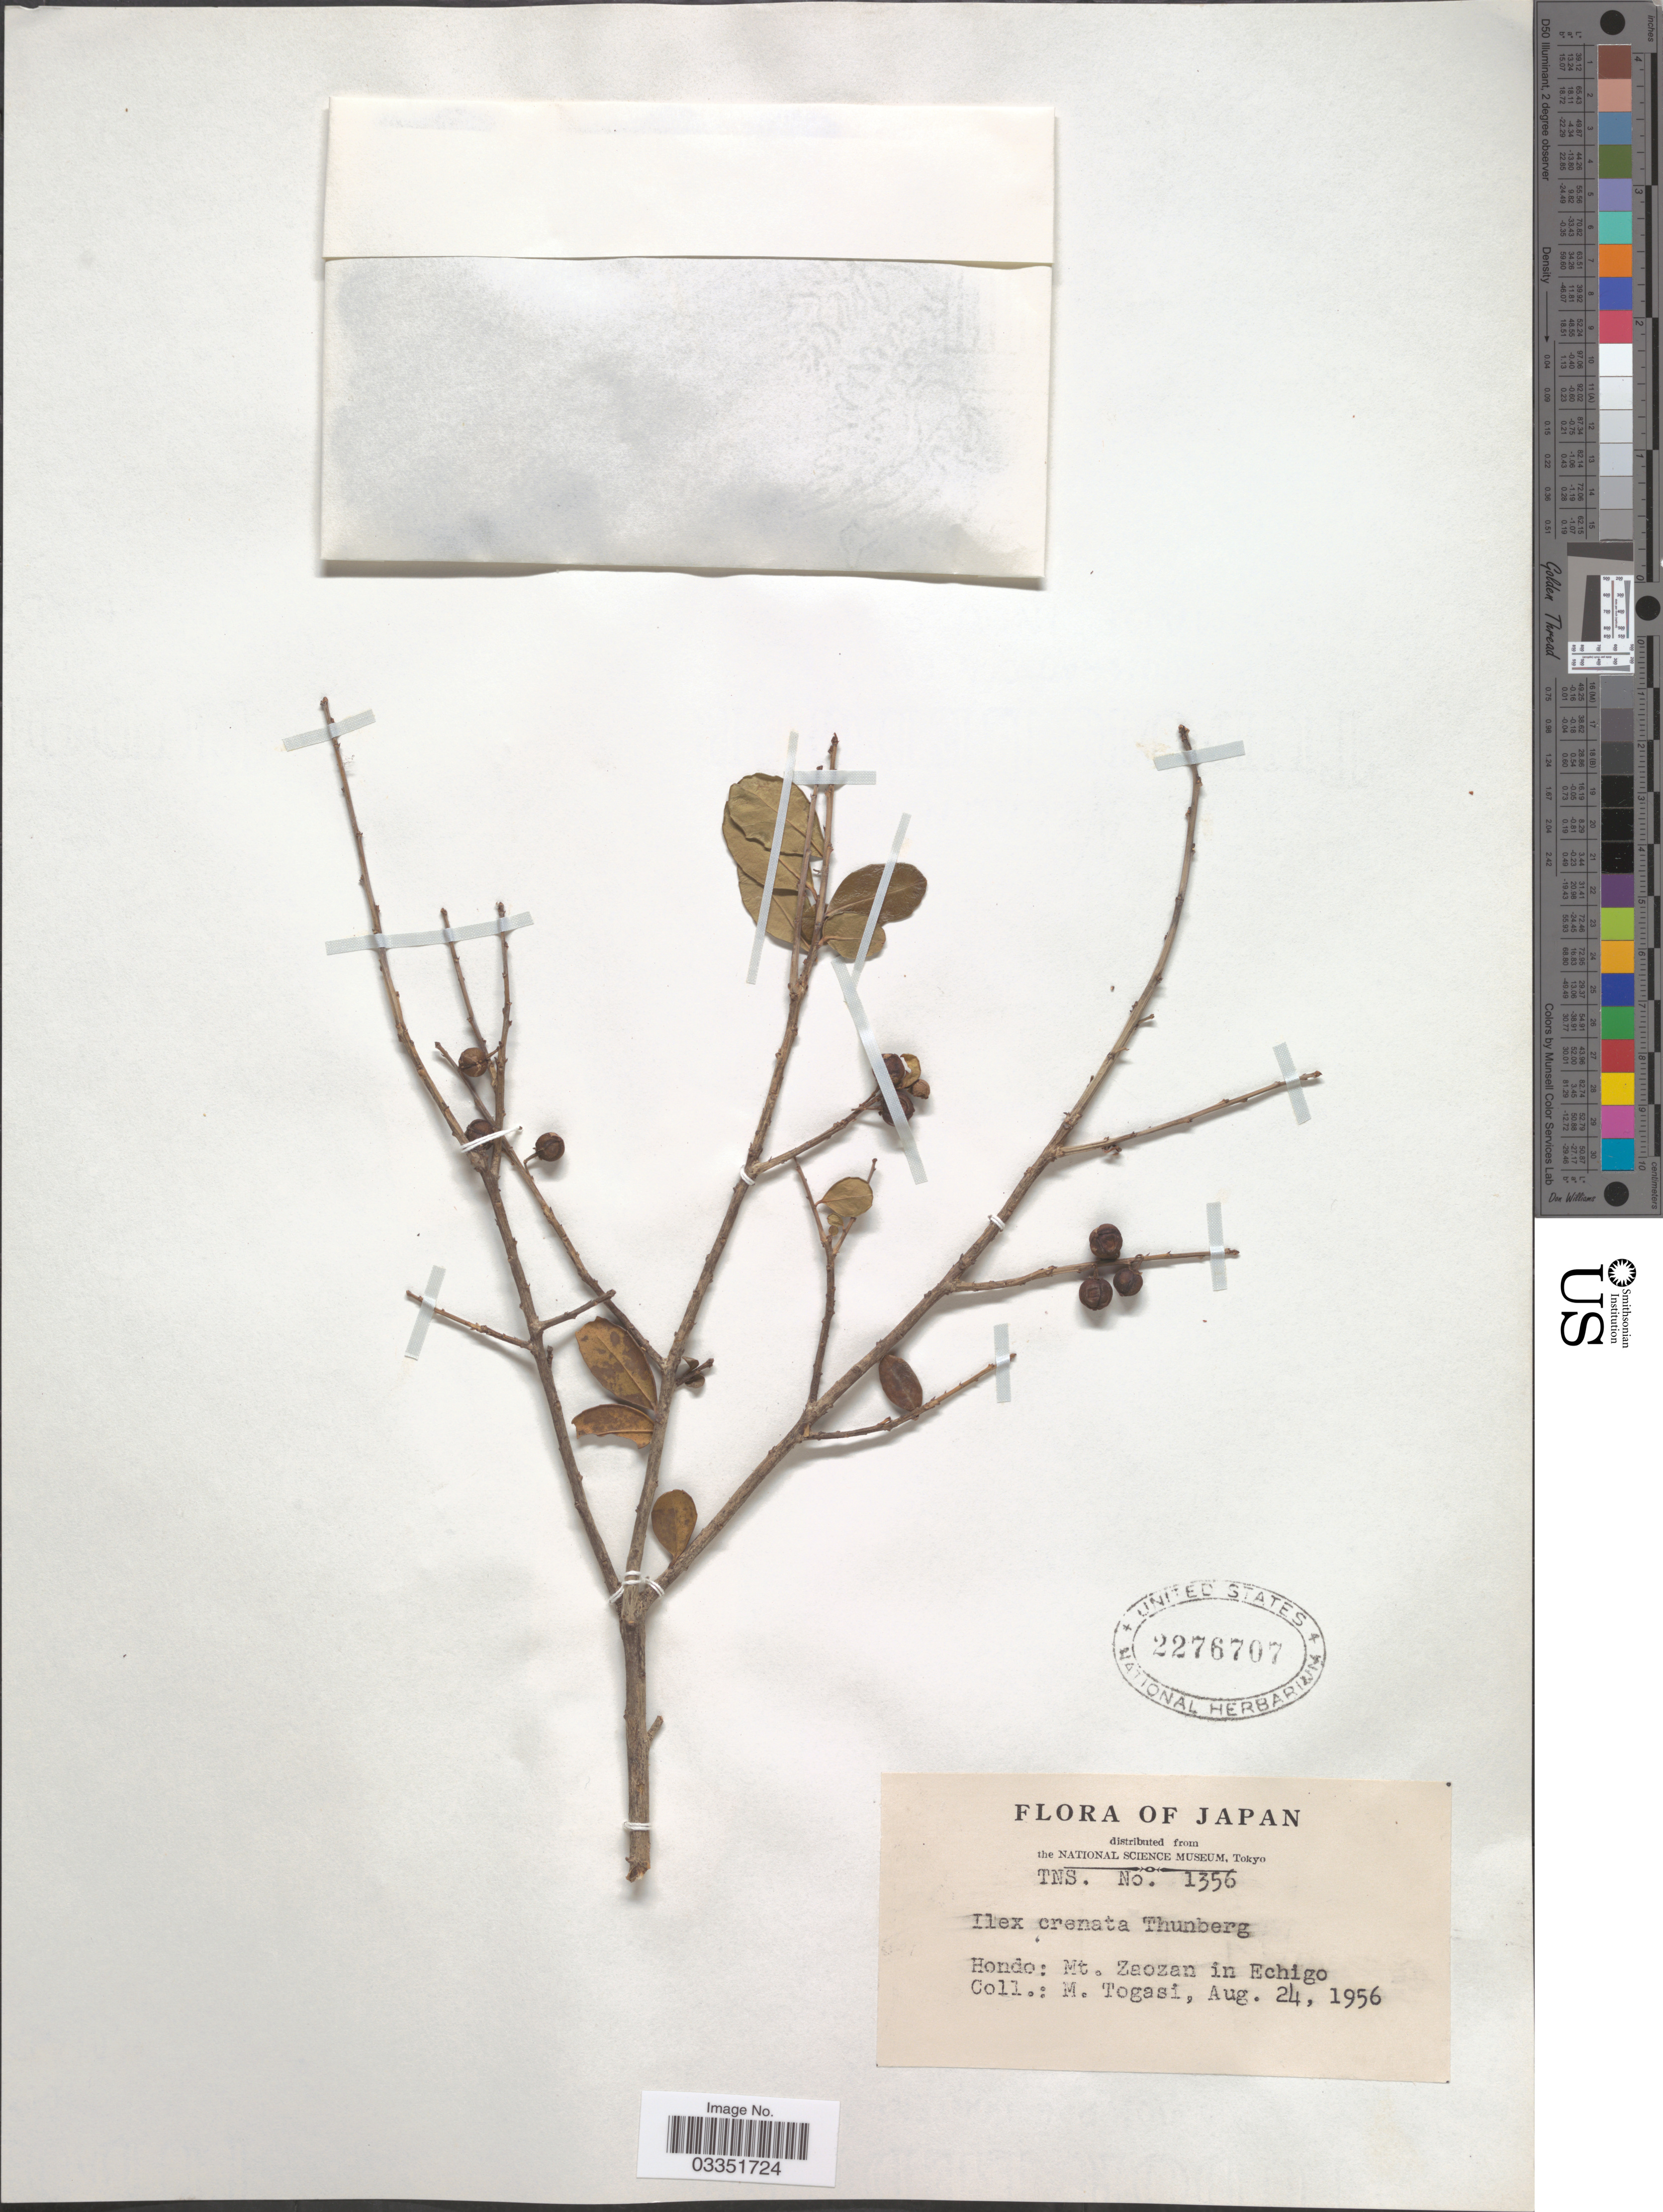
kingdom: Plantae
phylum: Tracheophyta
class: Magnoliopsida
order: Aquifoliales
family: Aquifoliaceae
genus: Ilex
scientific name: Ilex crenata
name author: Thunb.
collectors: M. Togasi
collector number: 1356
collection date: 1956-08-24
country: Japan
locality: Hondo: Mt. Zaozan in Echigo.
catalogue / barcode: US 2276707